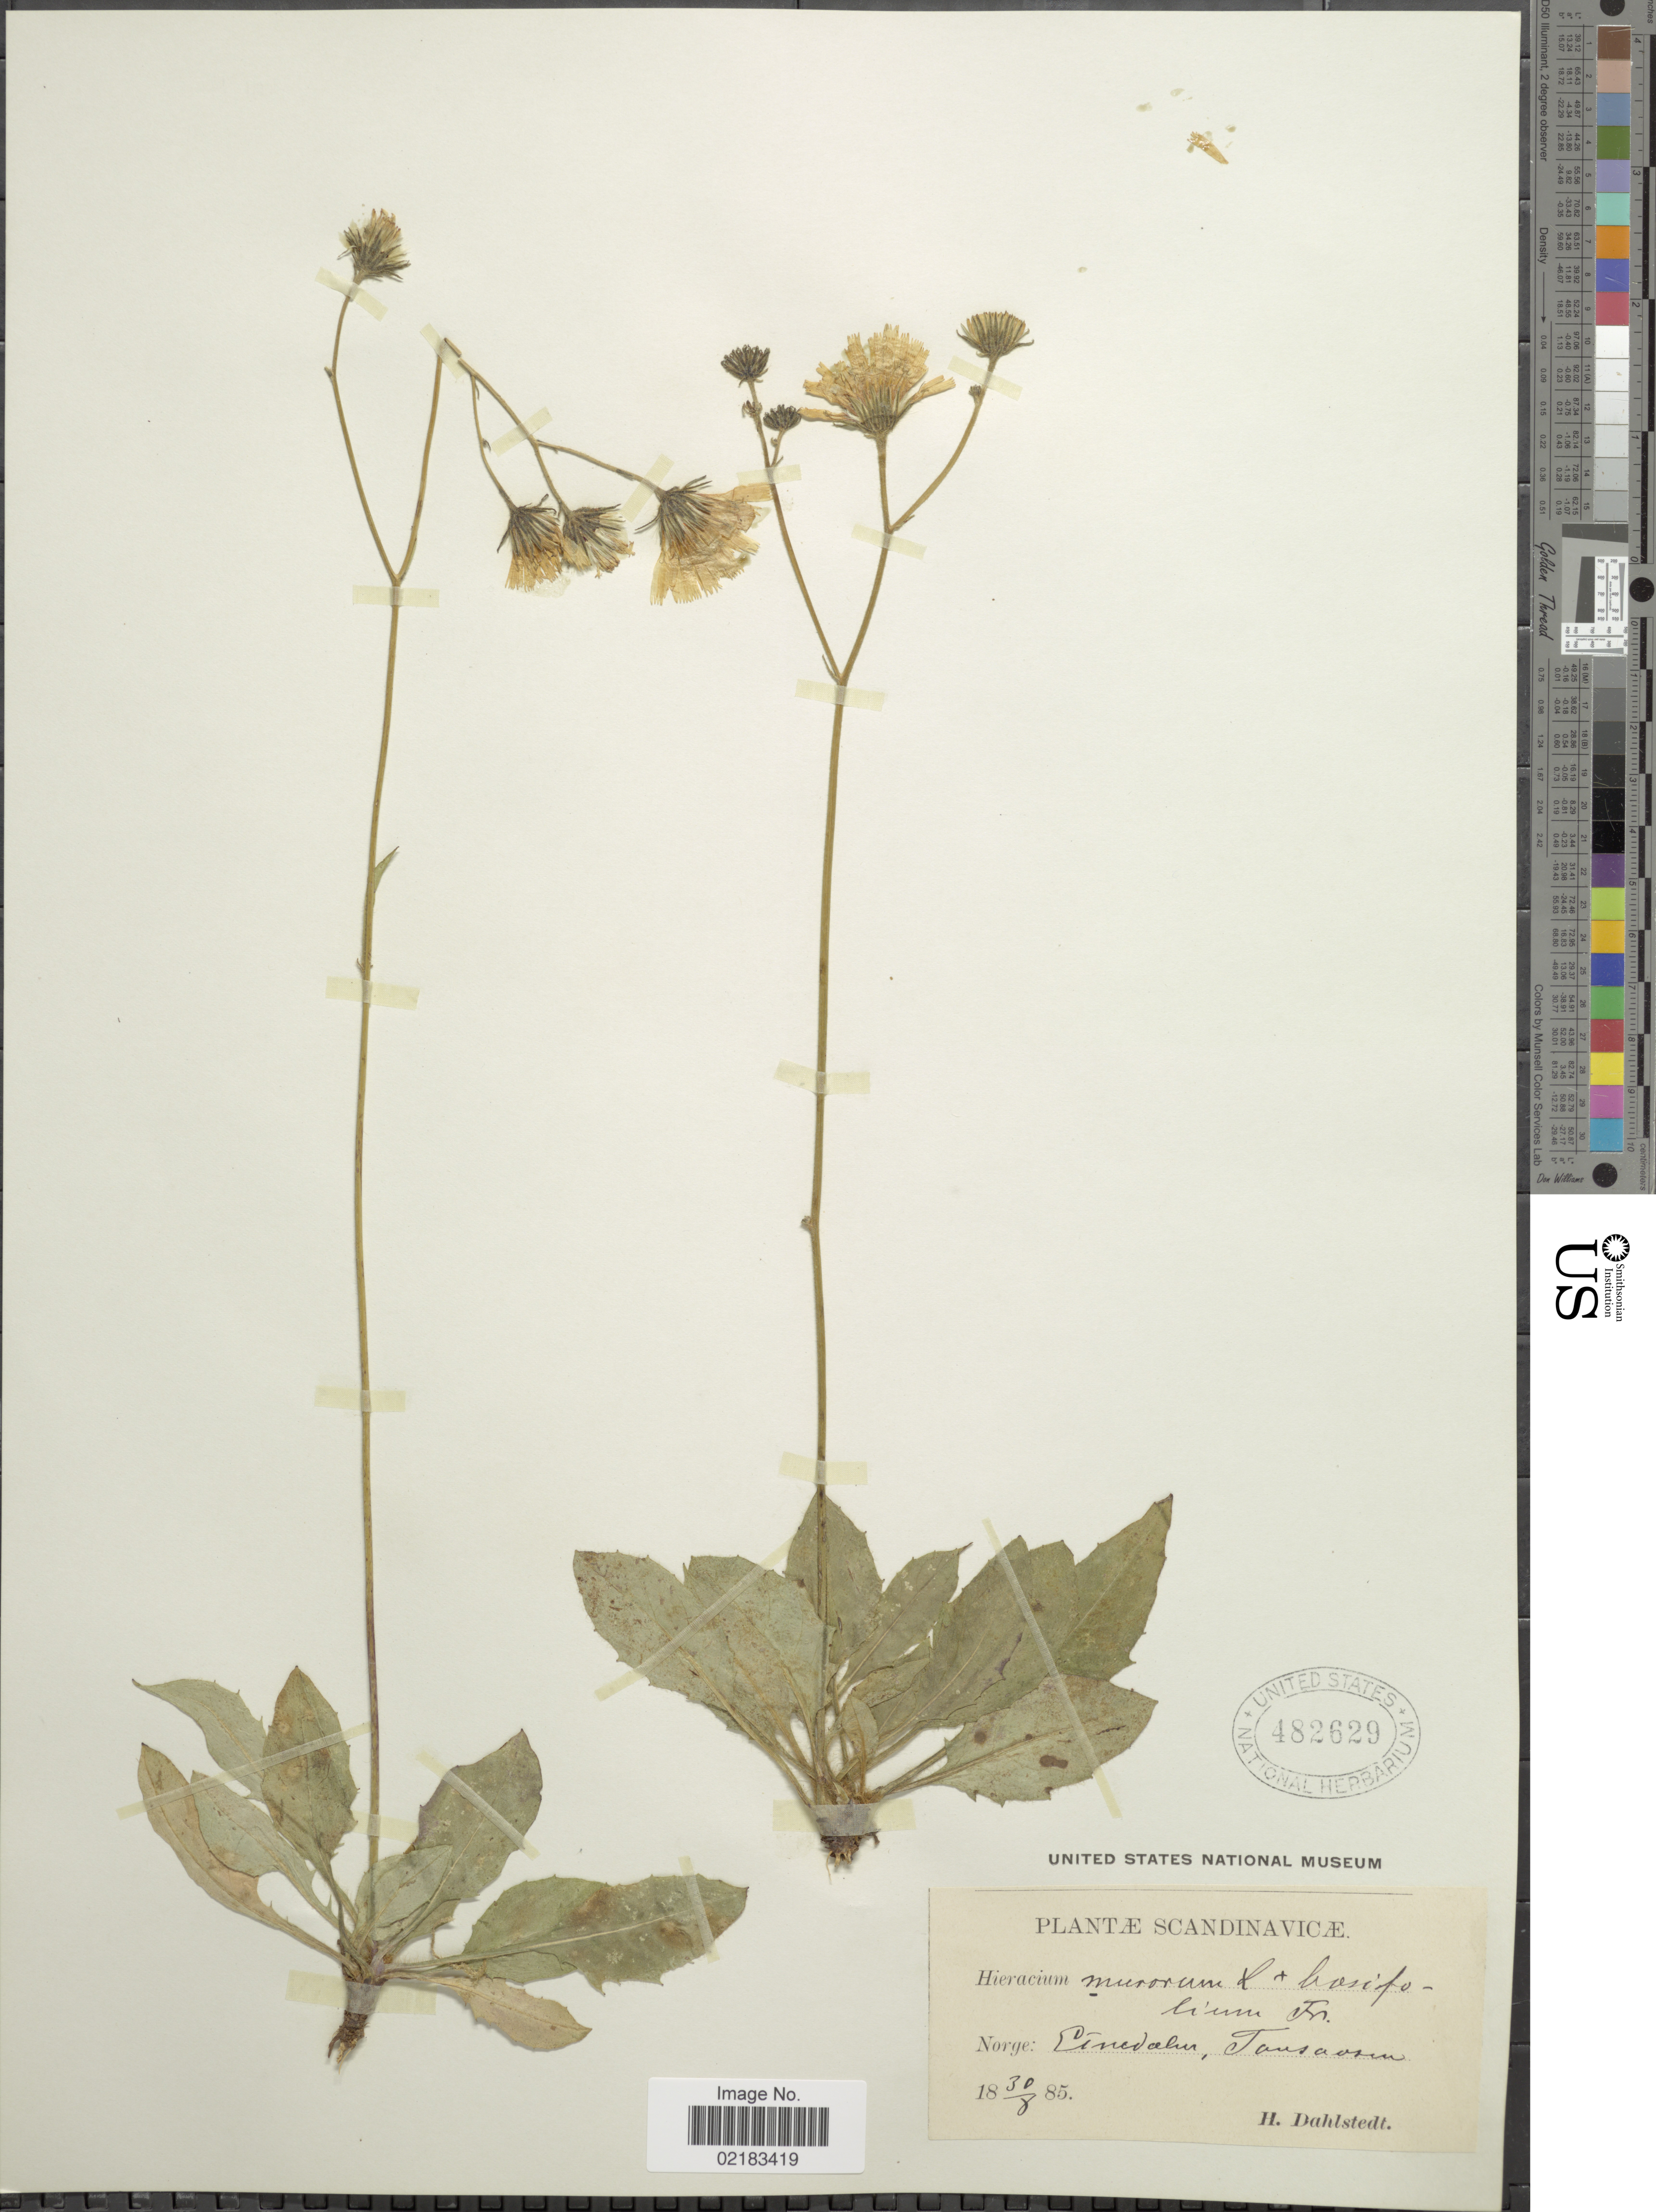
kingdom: Plantae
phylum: Tracheophyta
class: Magnoliopsida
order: Asterales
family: Asteraceae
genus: Hieracium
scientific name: Hieracium murorum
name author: L.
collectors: H. G. Dahlstedt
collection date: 1885-08-30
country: Norway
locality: Einedalen, Tausaasen [interpreted]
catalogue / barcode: US 482629